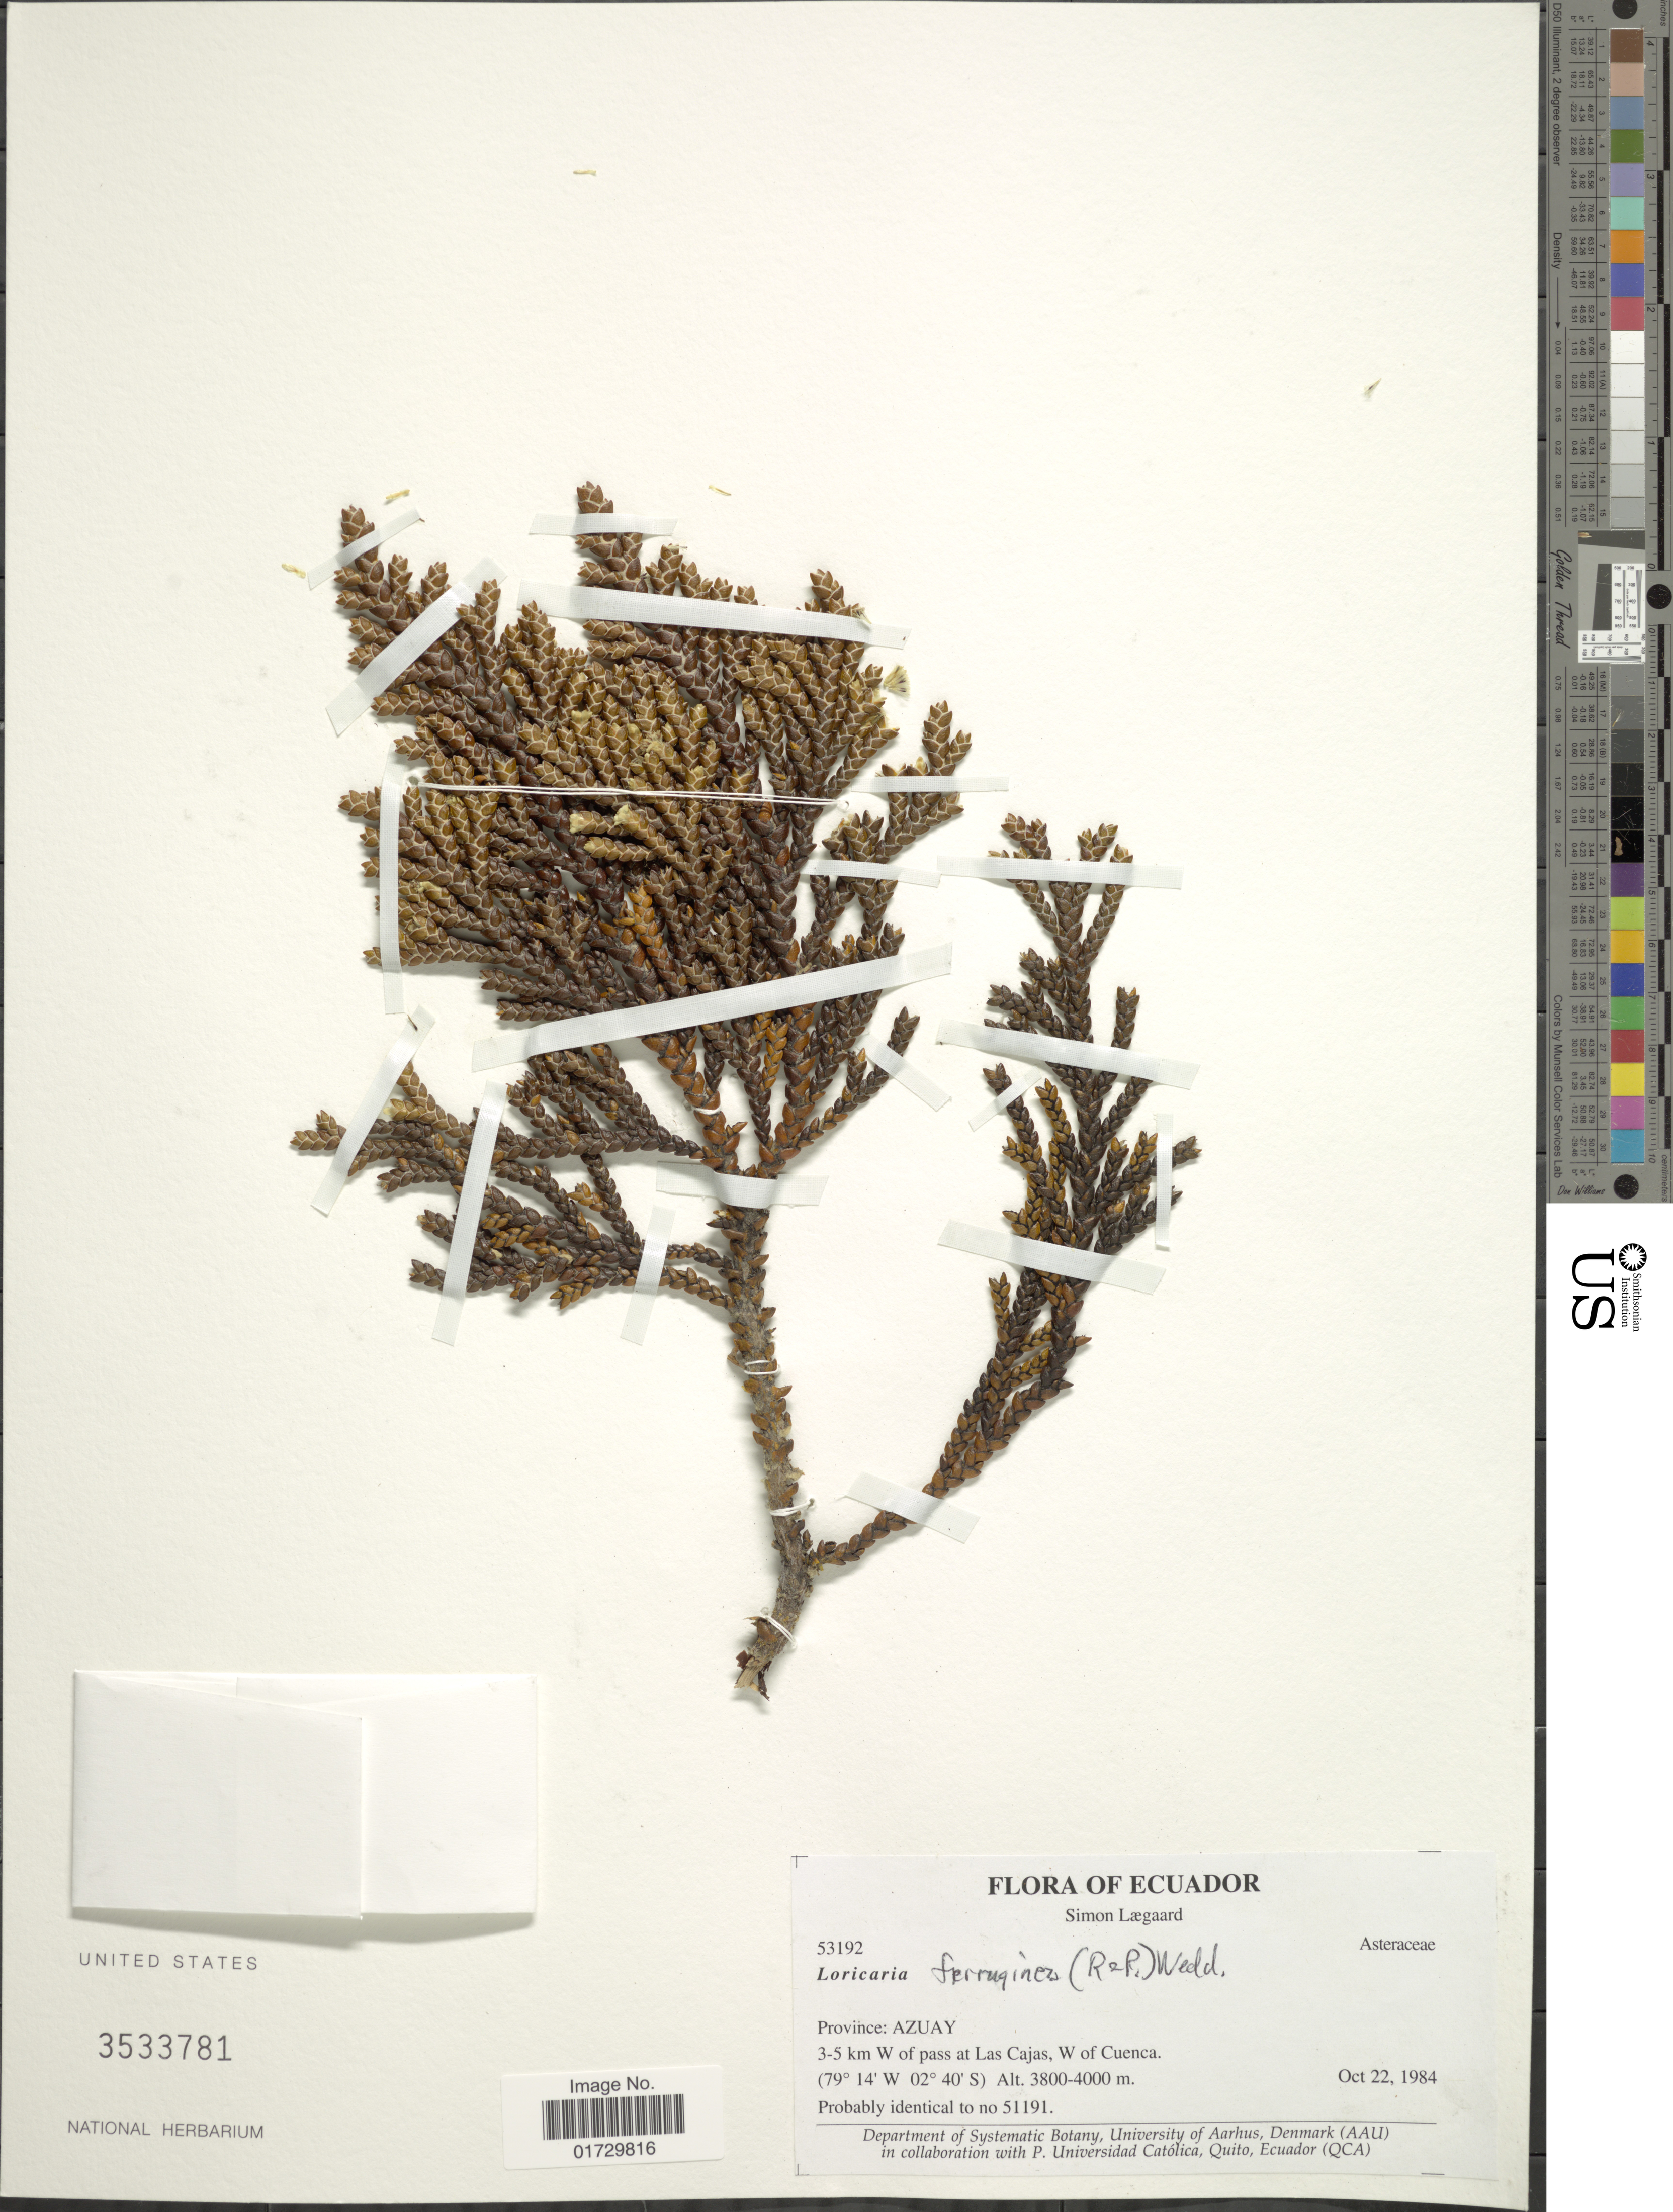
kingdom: Plantae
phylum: Tracheophyta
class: Magnoliopsida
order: Asterales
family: Asteraceae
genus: Loricaria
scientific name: Loricaria ferruginea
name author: (Ruiz & Pav.) Wedd.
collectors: S. Lægaard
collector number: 53192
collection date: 1984-10-22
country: Ecuador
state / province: Azuay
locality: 3-5 km W of pass at Las Cajas, W of Cuenca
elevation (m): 3800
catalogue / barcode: US 3533781